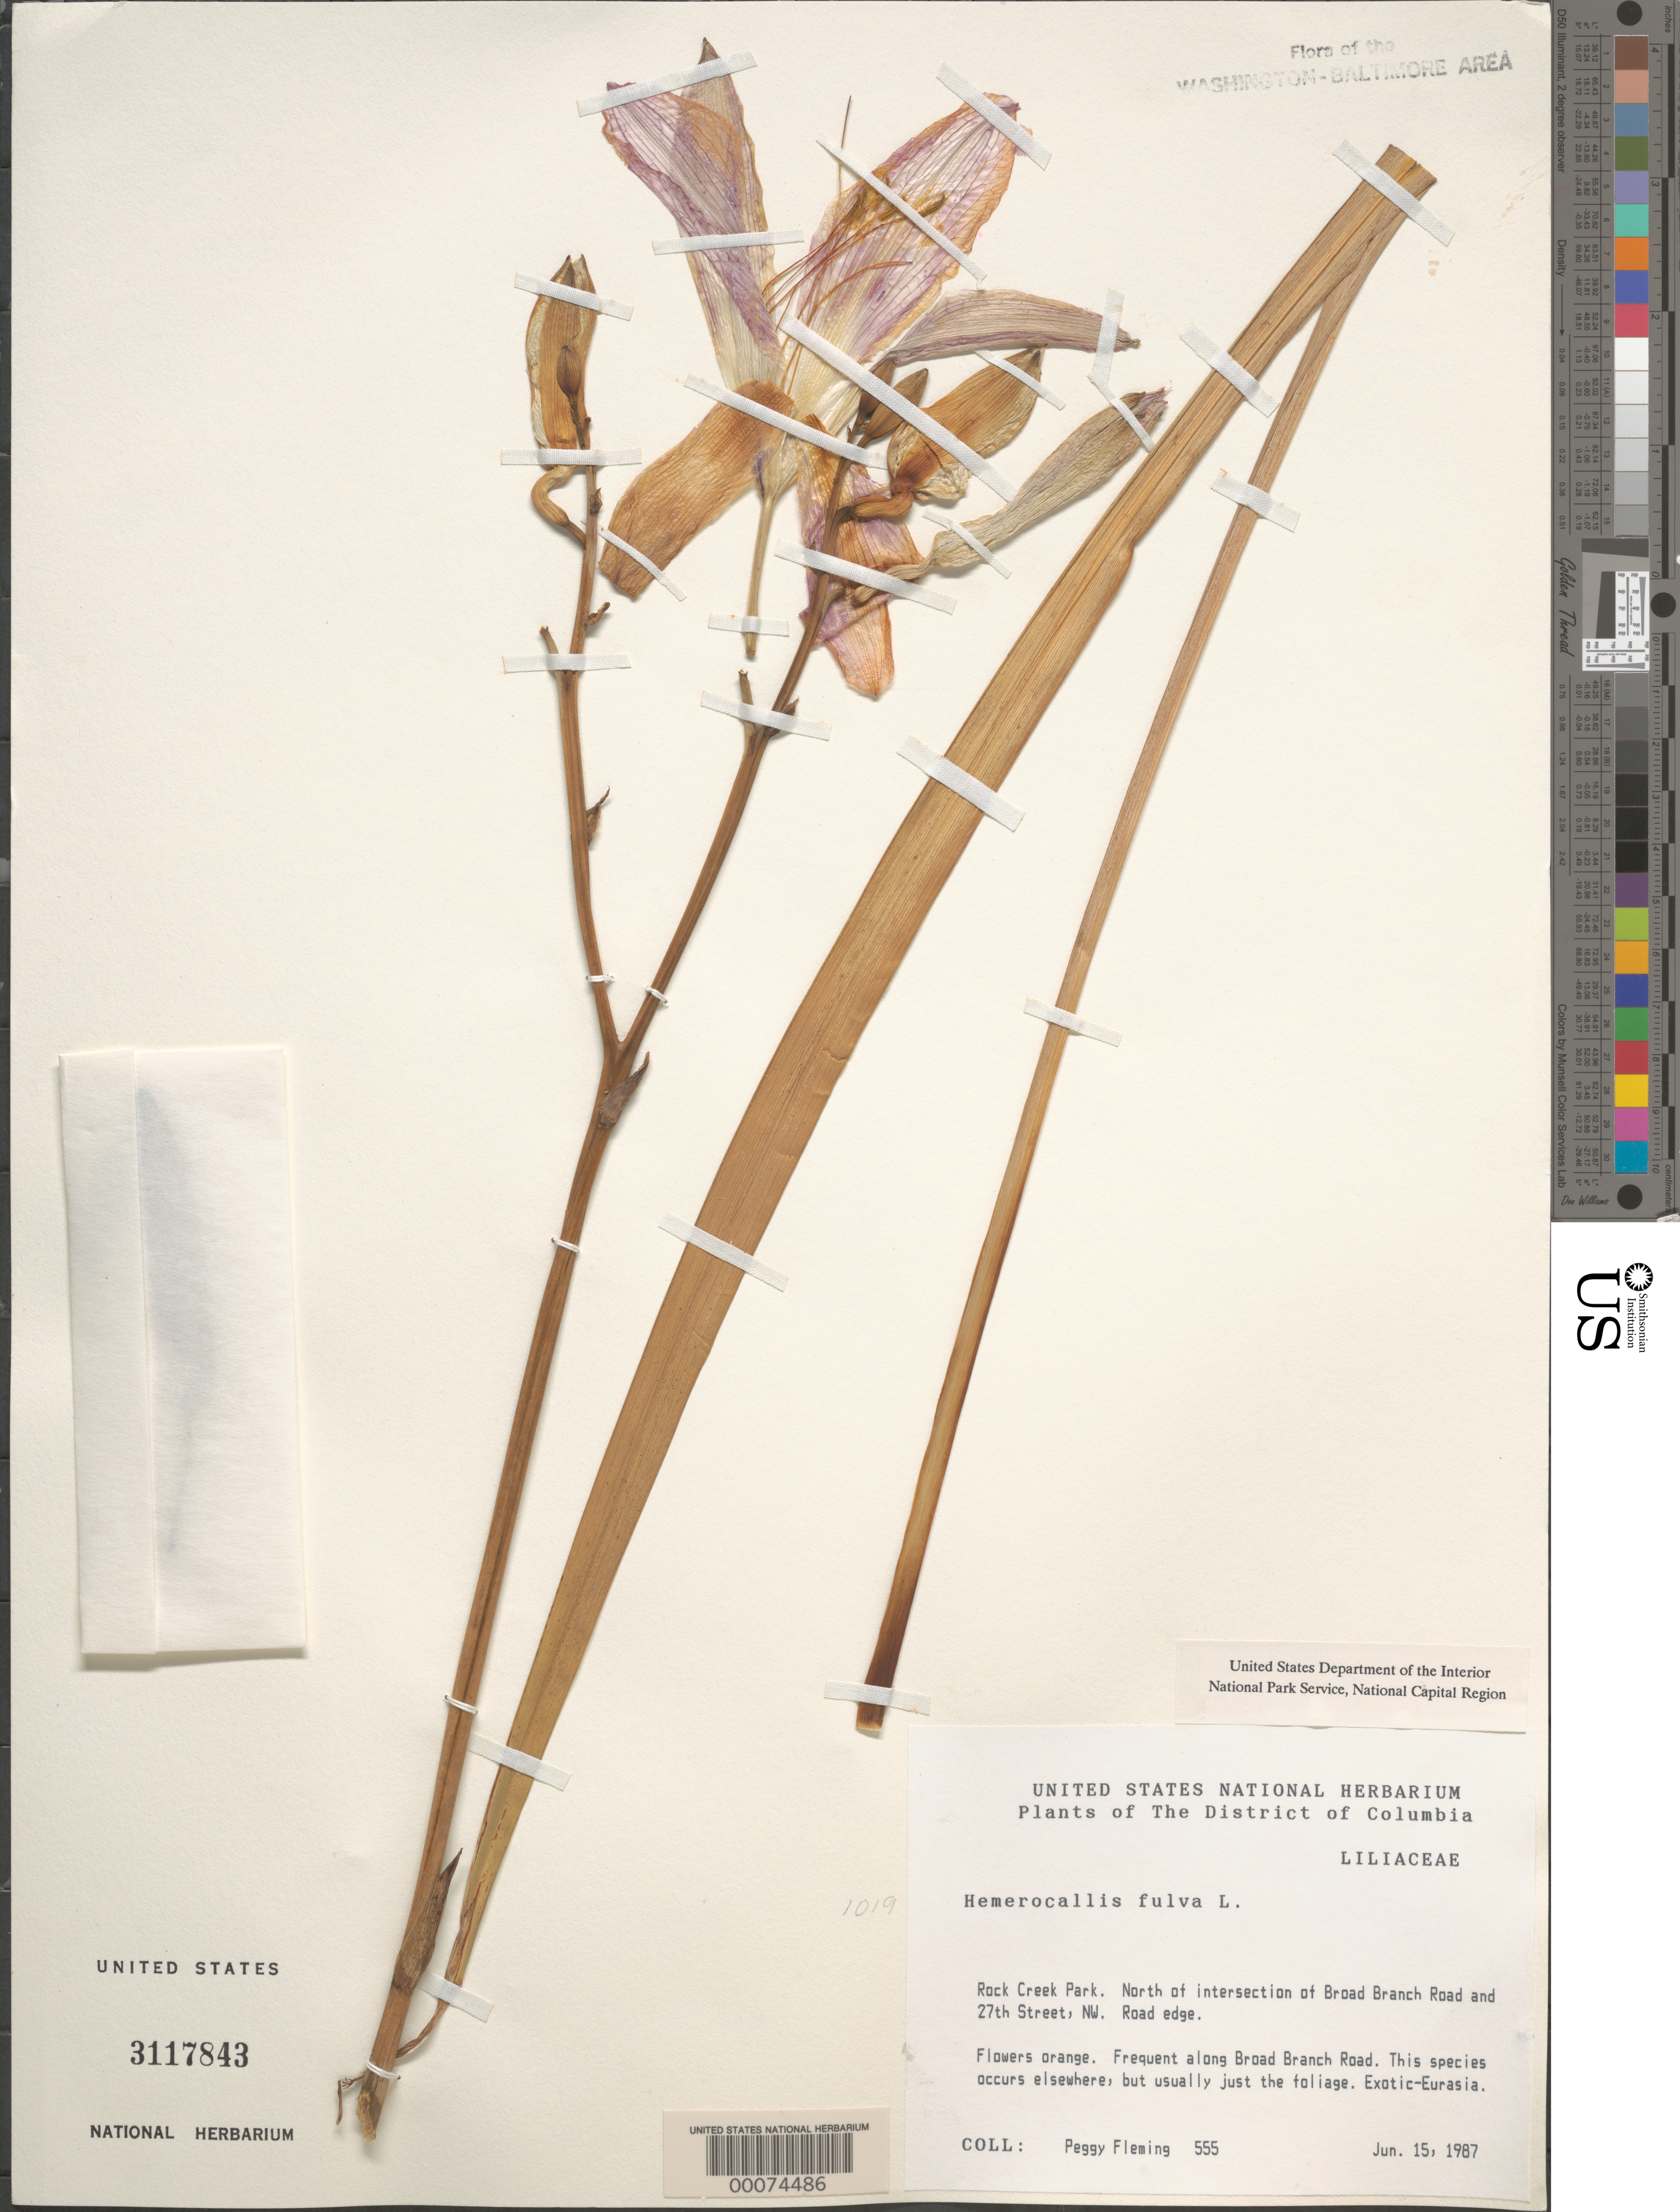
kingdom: Plantae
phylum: Tracheophyta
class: Liliopsida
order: Asparagales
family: Asphodelaceae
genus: Hemerocallis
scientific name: Hemerocallis fulva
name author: L.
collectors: P. Fleming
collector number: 555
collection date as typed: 15 Jun 1987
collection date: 1987-06-15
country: United States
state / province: District of Columbia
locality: Rock Creek Park. North of intersection of Broad Branch Road Rock Creek Park and vicinity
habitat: Road edge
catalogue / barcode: US 3117843